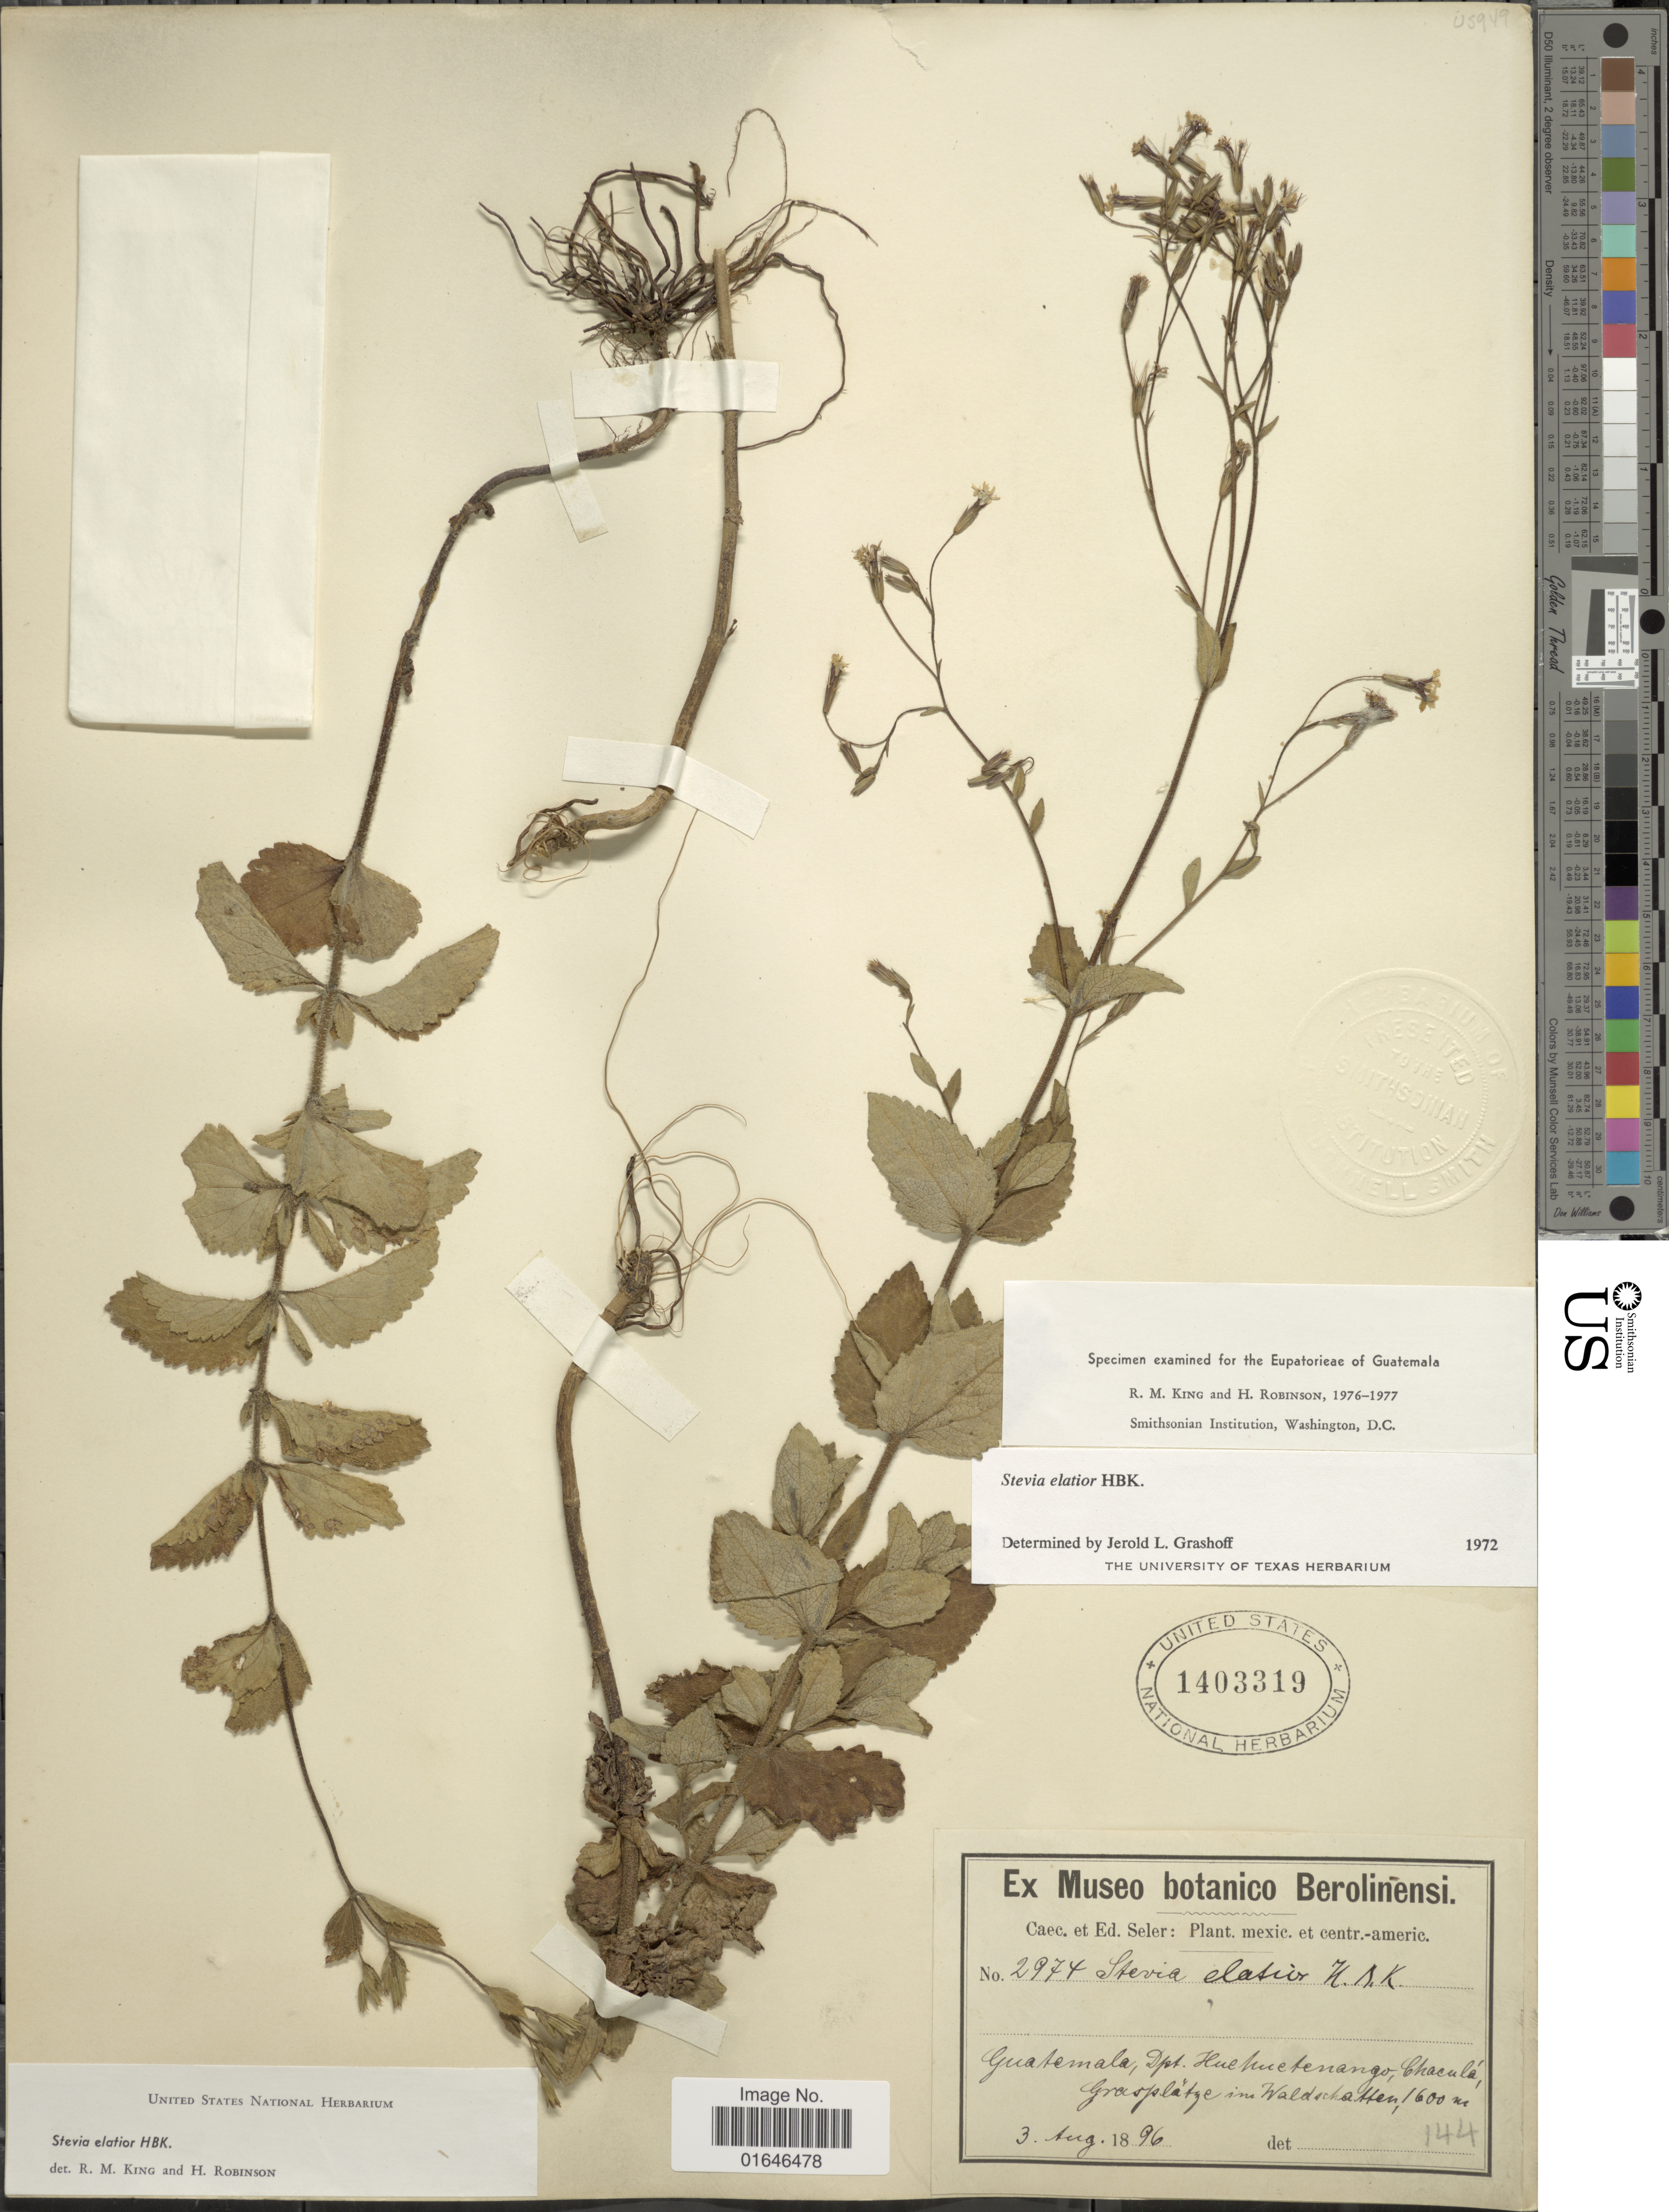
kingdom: Plantae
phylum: Tracheophyta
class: Magnoliopsida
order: Asterales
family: Asteraceae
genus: Stevia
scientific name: Stevia elatior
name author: Kunth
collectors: ex Caec. et Ed Seler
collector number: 2974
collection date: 1896-08-03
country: Guatemala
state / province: Huehuetenango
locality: Chaculá, Grasplatze im Waldschatten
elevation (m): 1600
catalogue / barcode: US 1403319